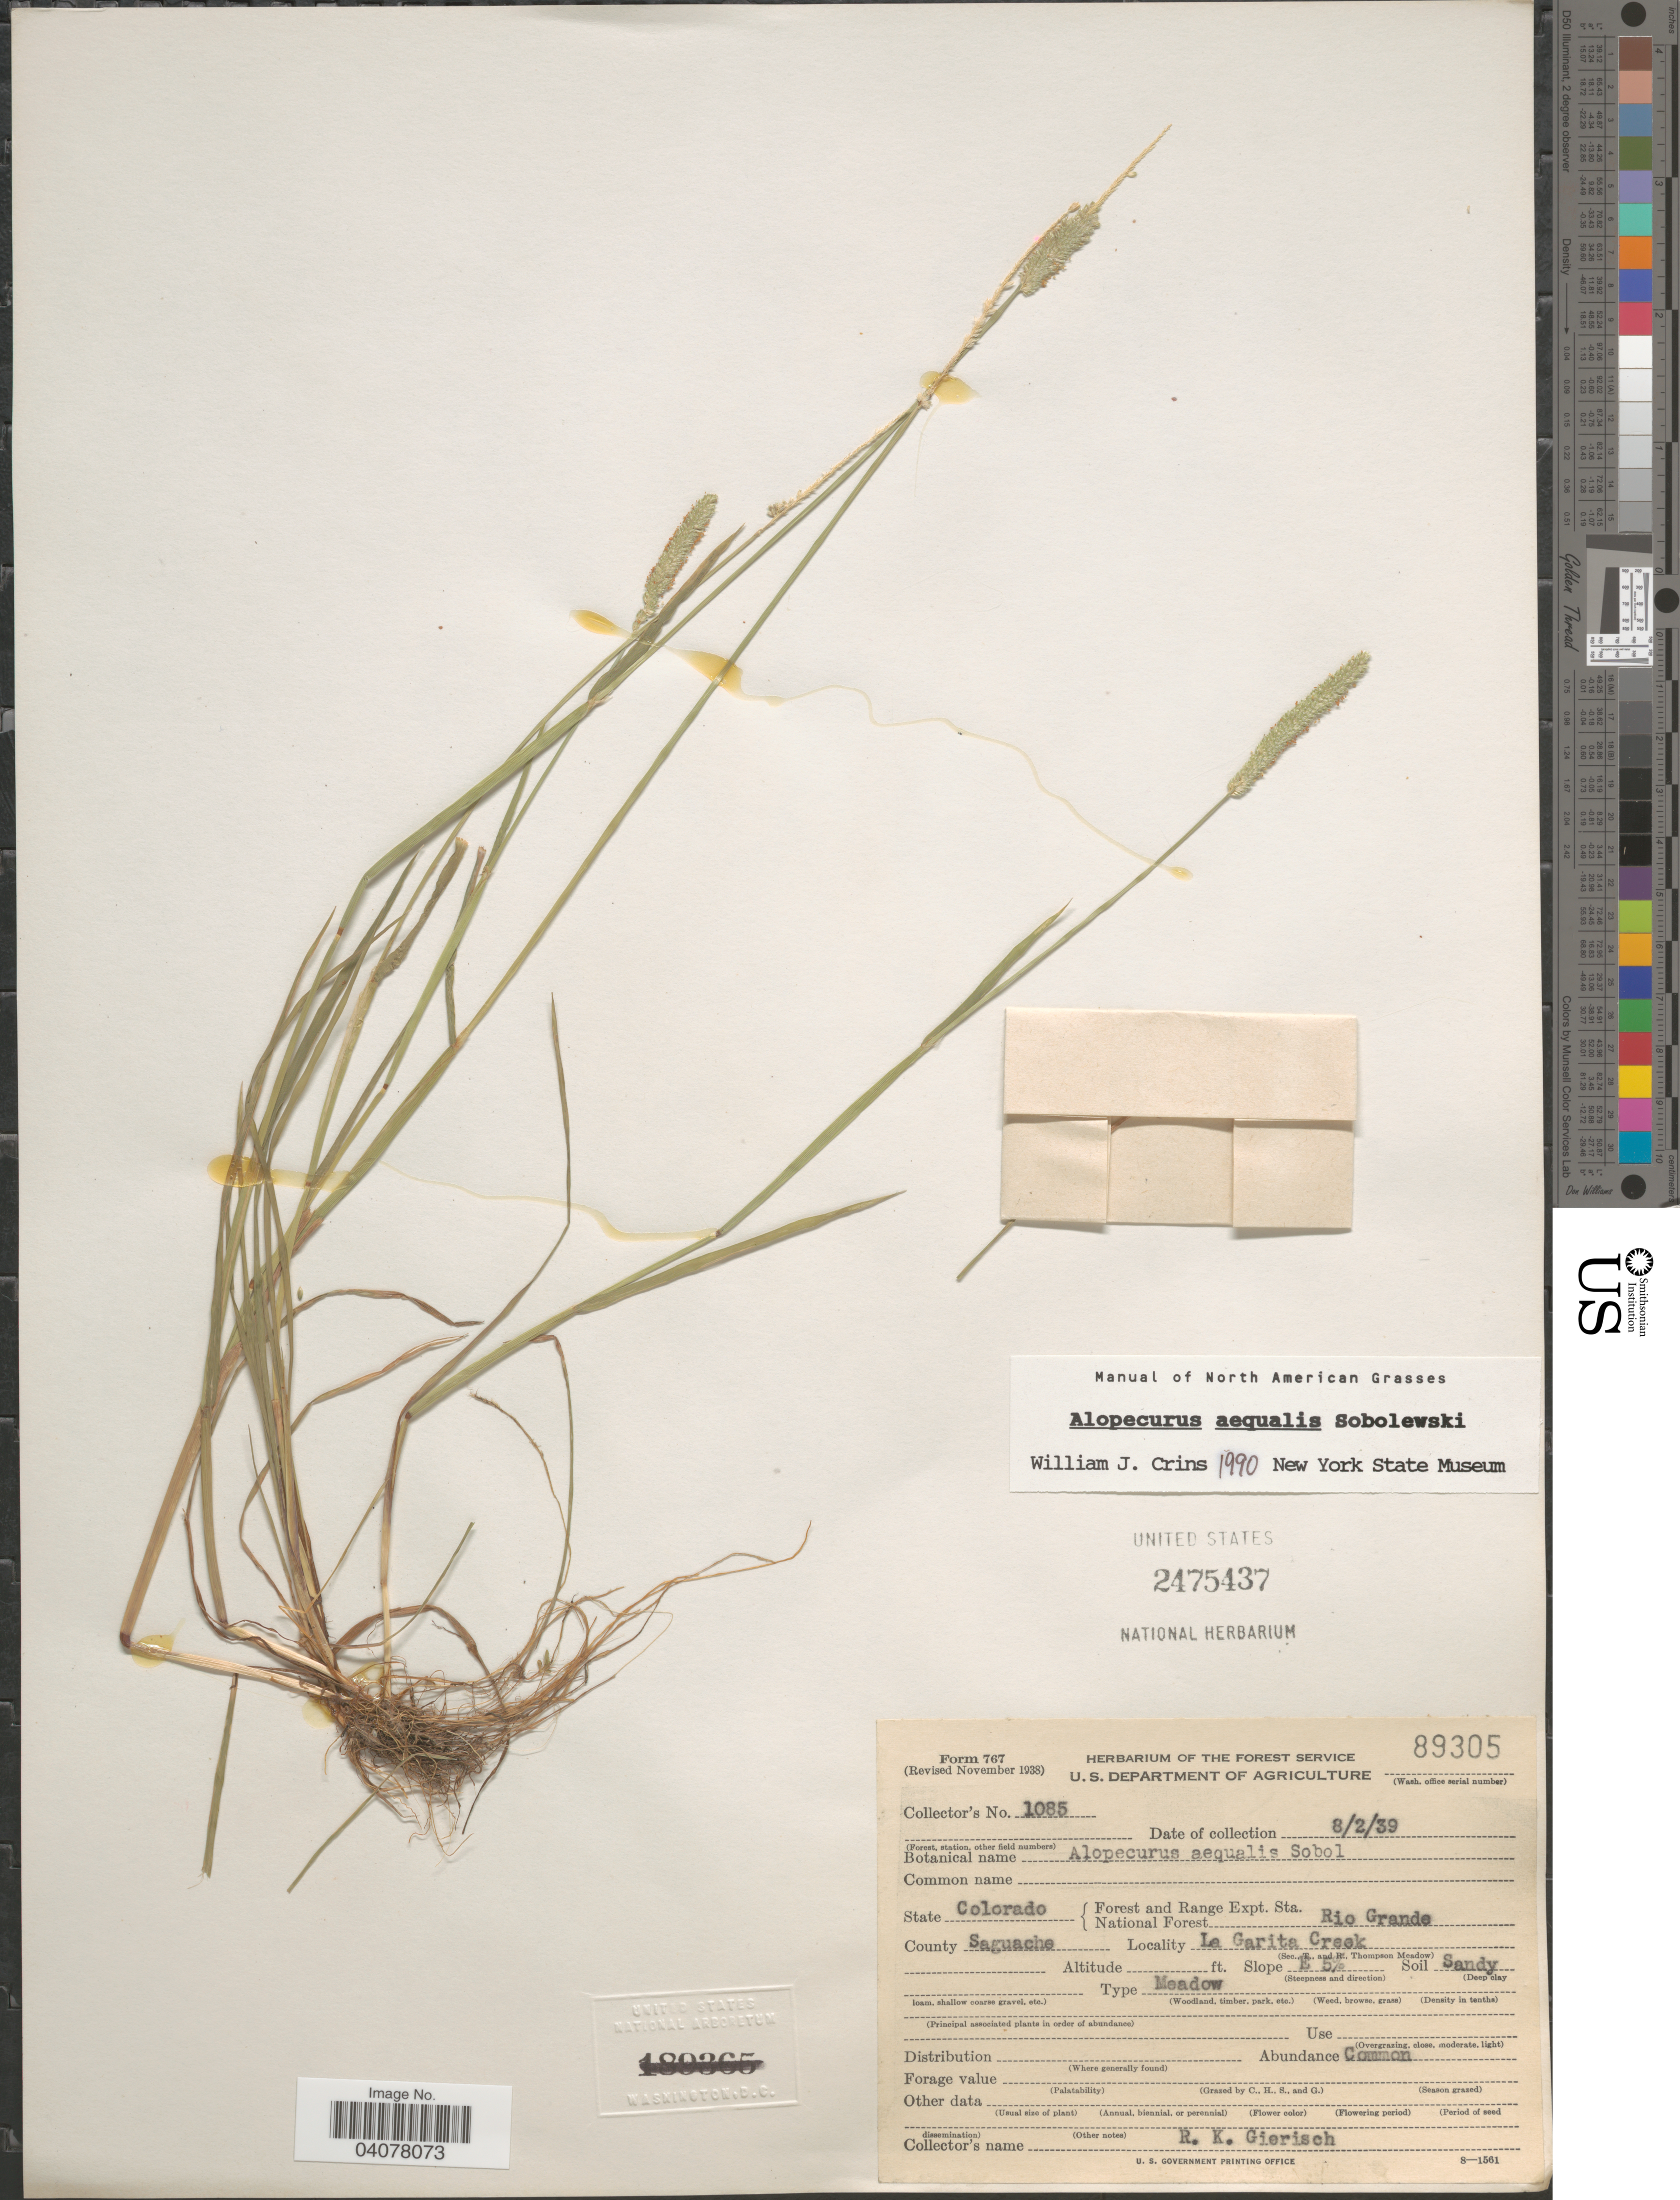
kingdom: Plantae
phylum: Tracheophyta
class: Liliopsida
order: Poales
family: Poaceae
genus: Alopecurus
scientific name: Alopecurus aequalis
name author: Sobol.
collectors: R. Gierisch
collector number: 1085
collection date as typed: Transcribed d/m/y: 2/8/39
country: United States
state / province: Colorado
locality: Forest and Range Expt. Sta. National Forest Rio Grande. County Saguache. La Garita Creek.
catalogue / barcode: US 2475437